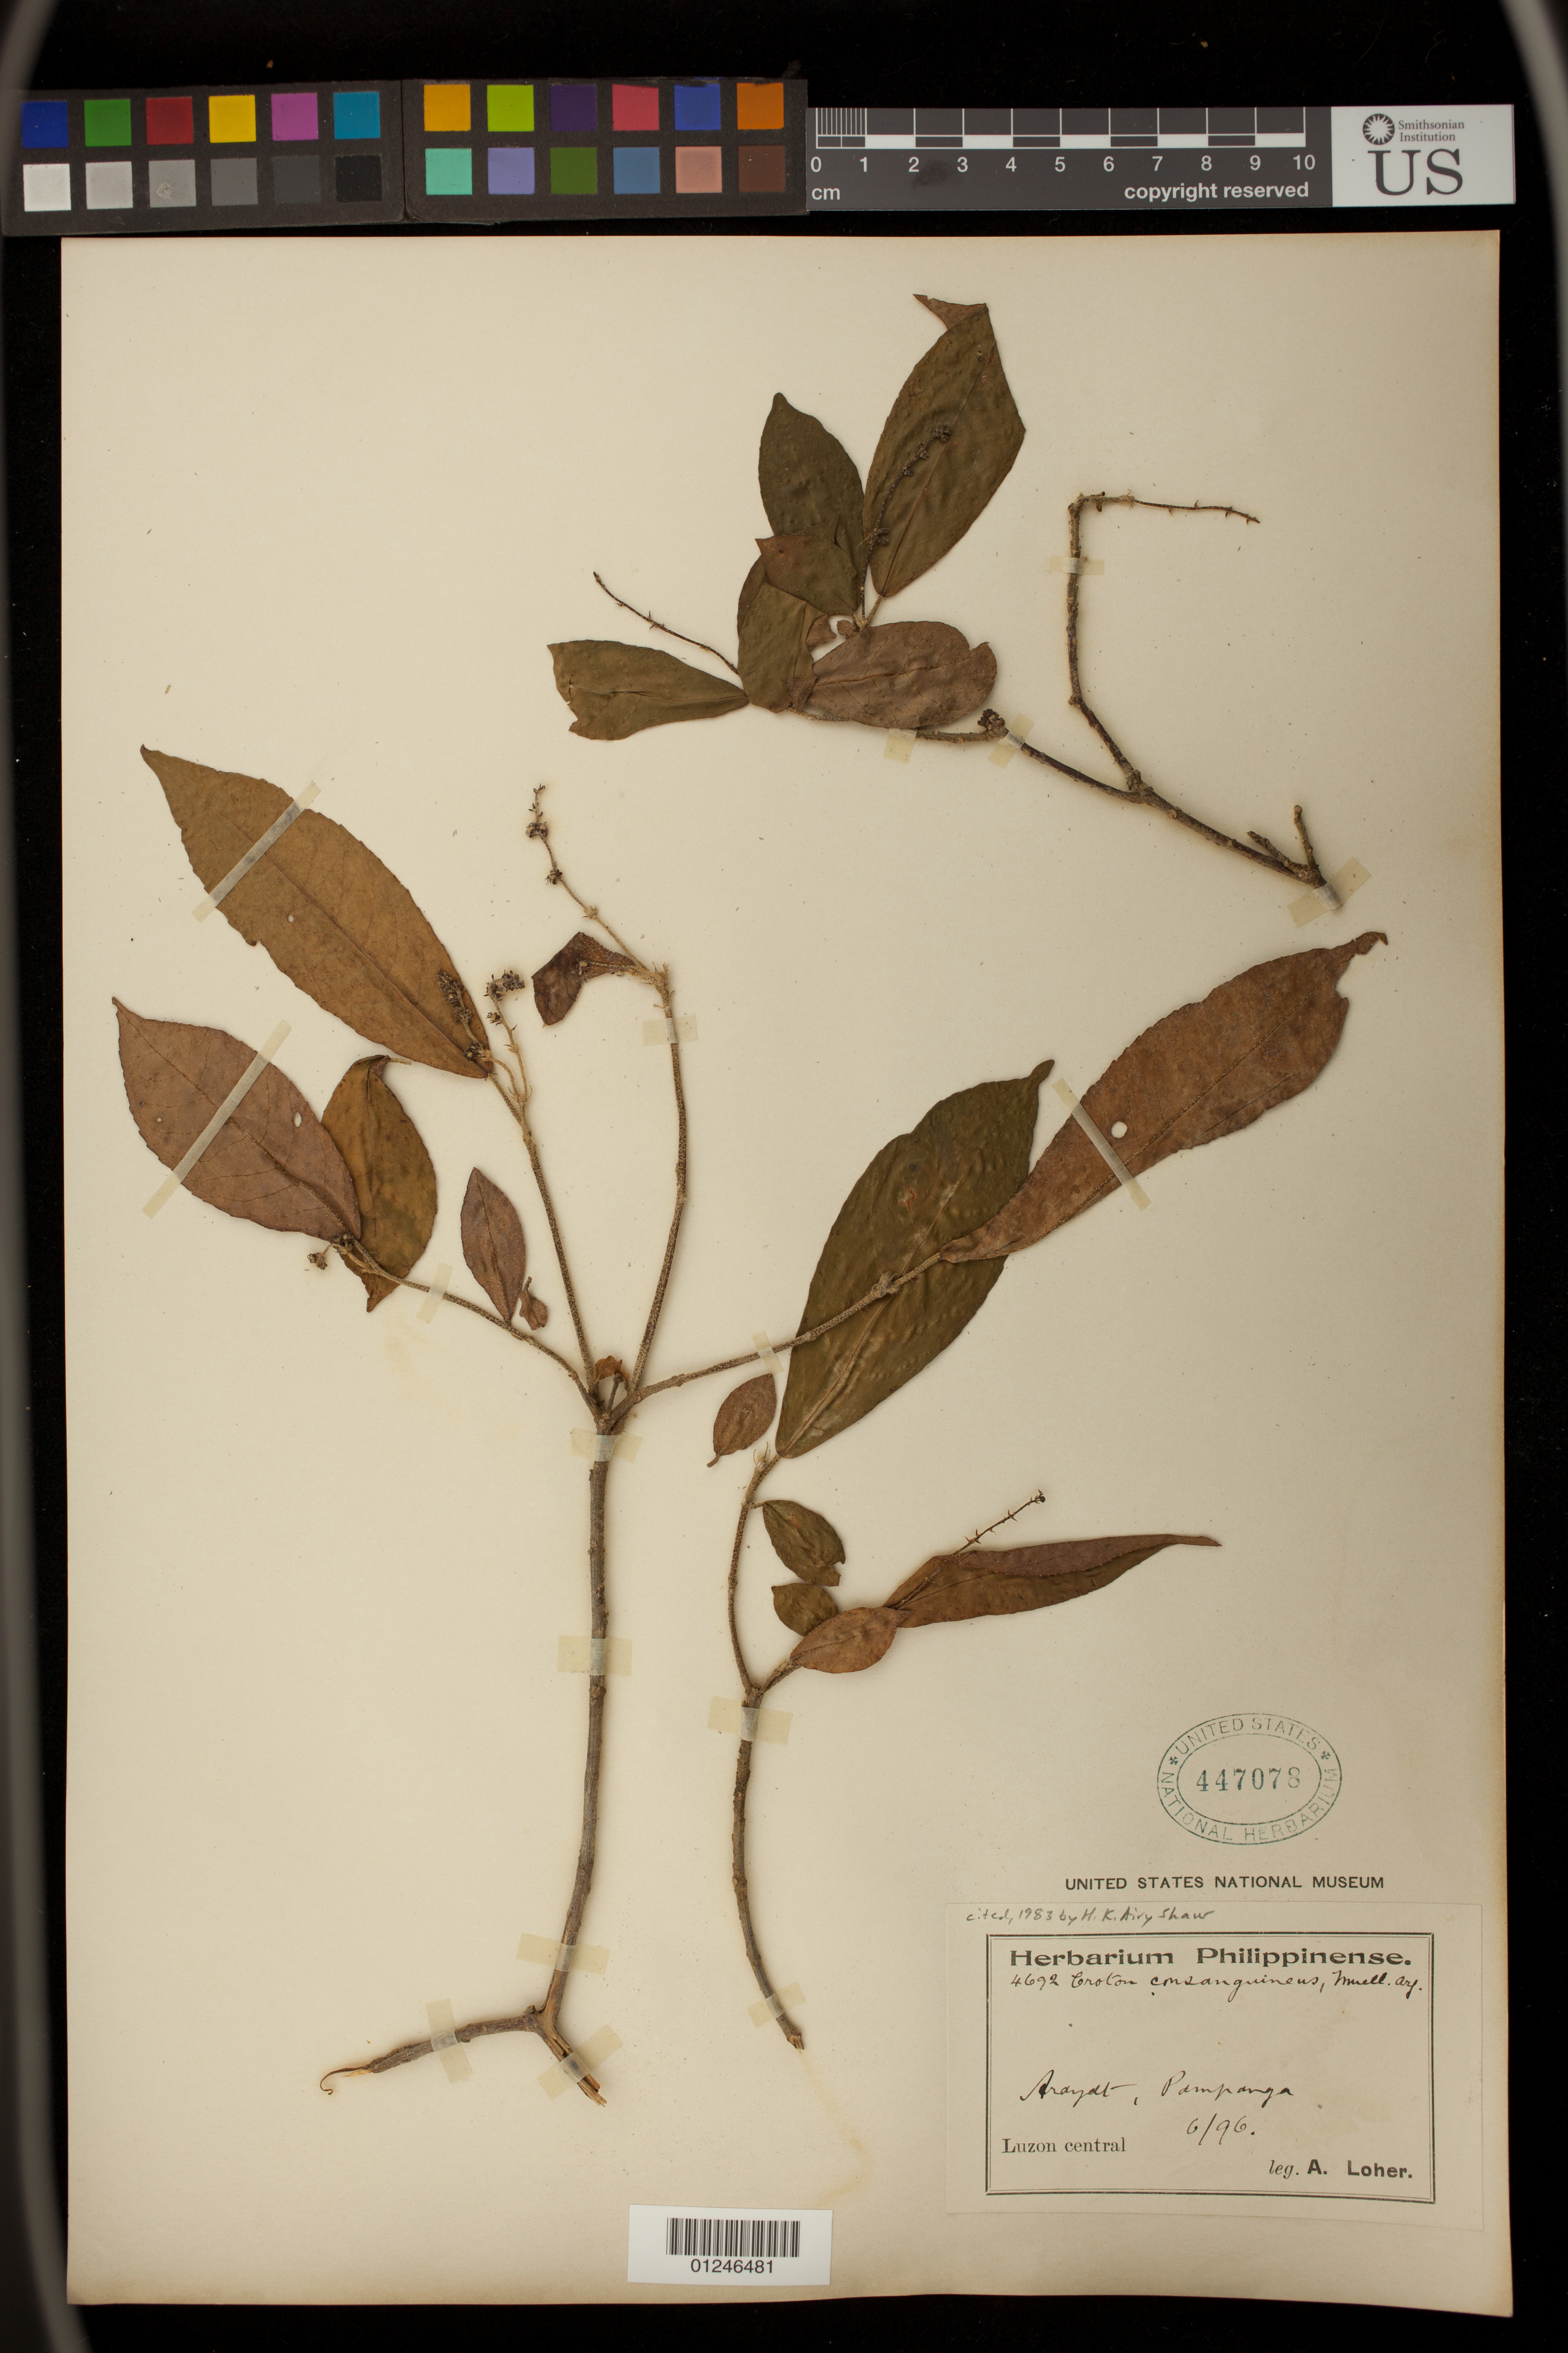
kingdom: Plantae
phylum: Tracheophyta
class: Magnoliopsida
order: Malpighiales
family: Euphorbiaceae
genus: Croton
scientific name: Croton consanguineus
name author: Müll. Arg.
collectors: A. Loher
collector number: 4692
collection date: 1896-06-01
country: Philippines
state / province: Central Luzon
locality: Arayat, Pampanga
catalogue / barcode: US 447078